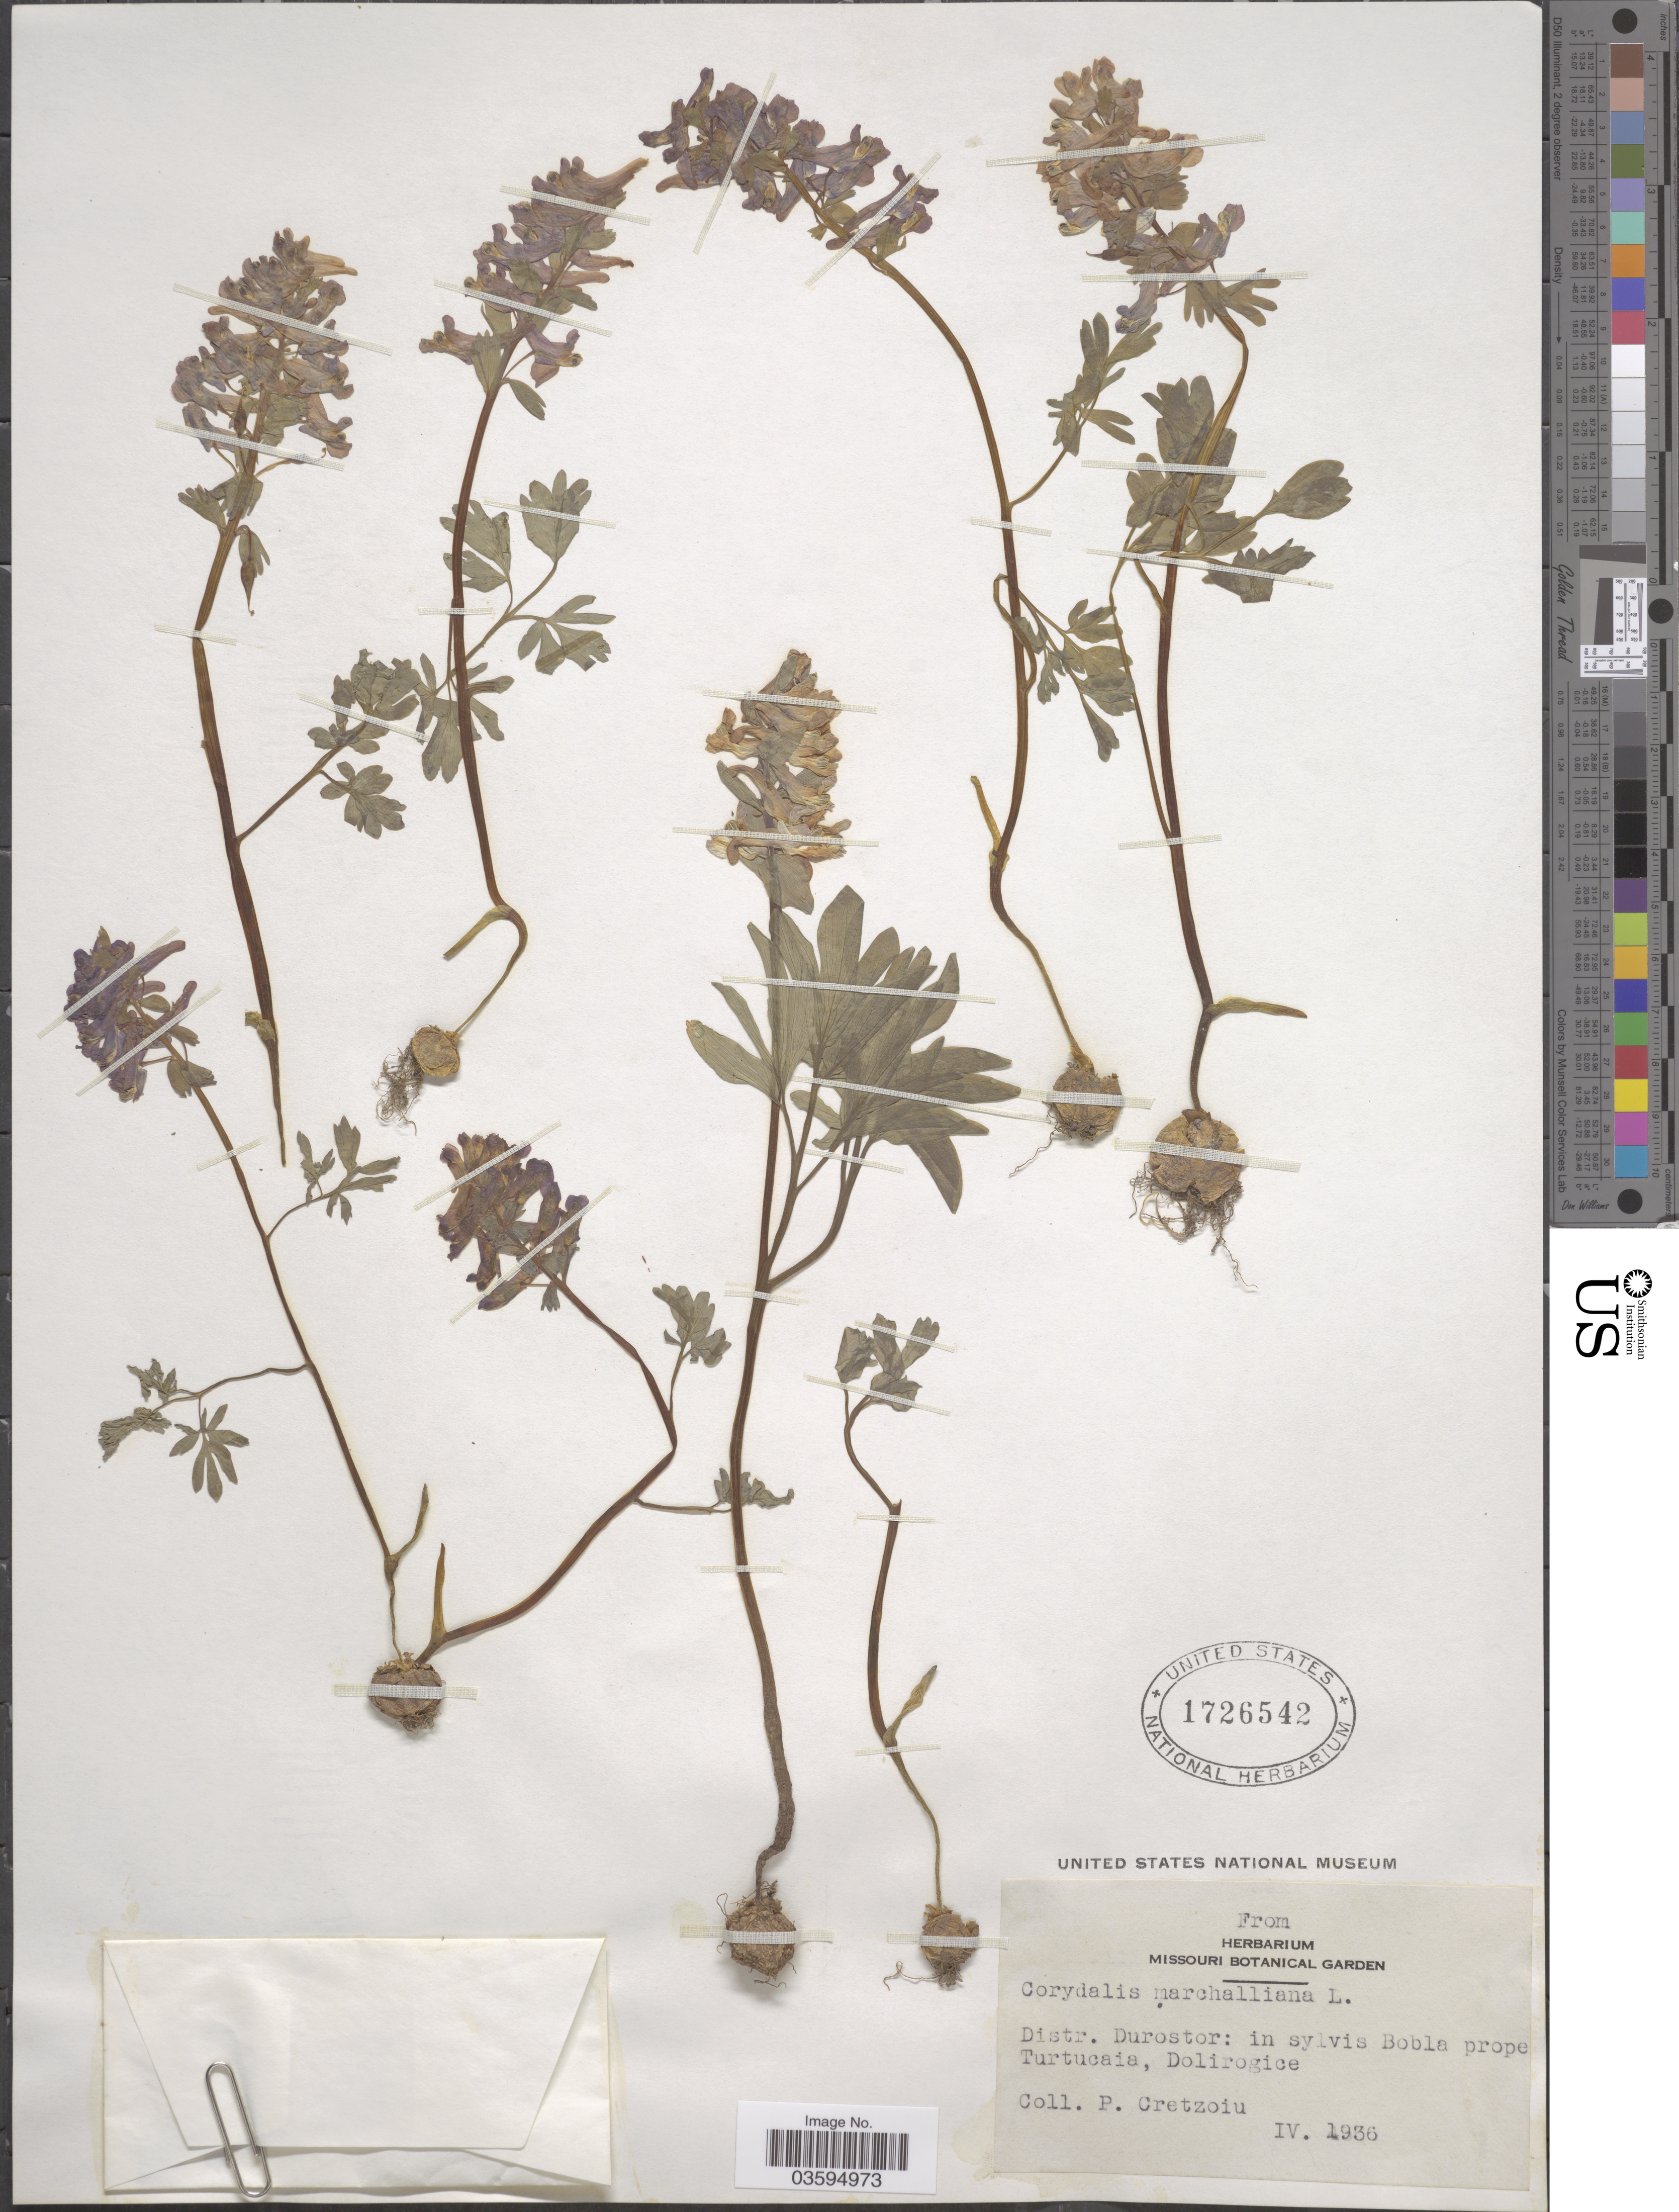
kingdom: Plantae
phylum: Tracheophyta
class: Magnoliopsida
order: Ranunculales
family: Papaveraceae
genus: Corydalis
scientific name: Corydalis marschalliana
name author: (Willd.) Pers.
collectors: P. Cretzoiu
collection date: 1936-04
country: Romania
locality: Distr. Durostor: in sylvis Bobla prope Turtucaia, Dolirogice.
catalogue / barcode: US 1726542